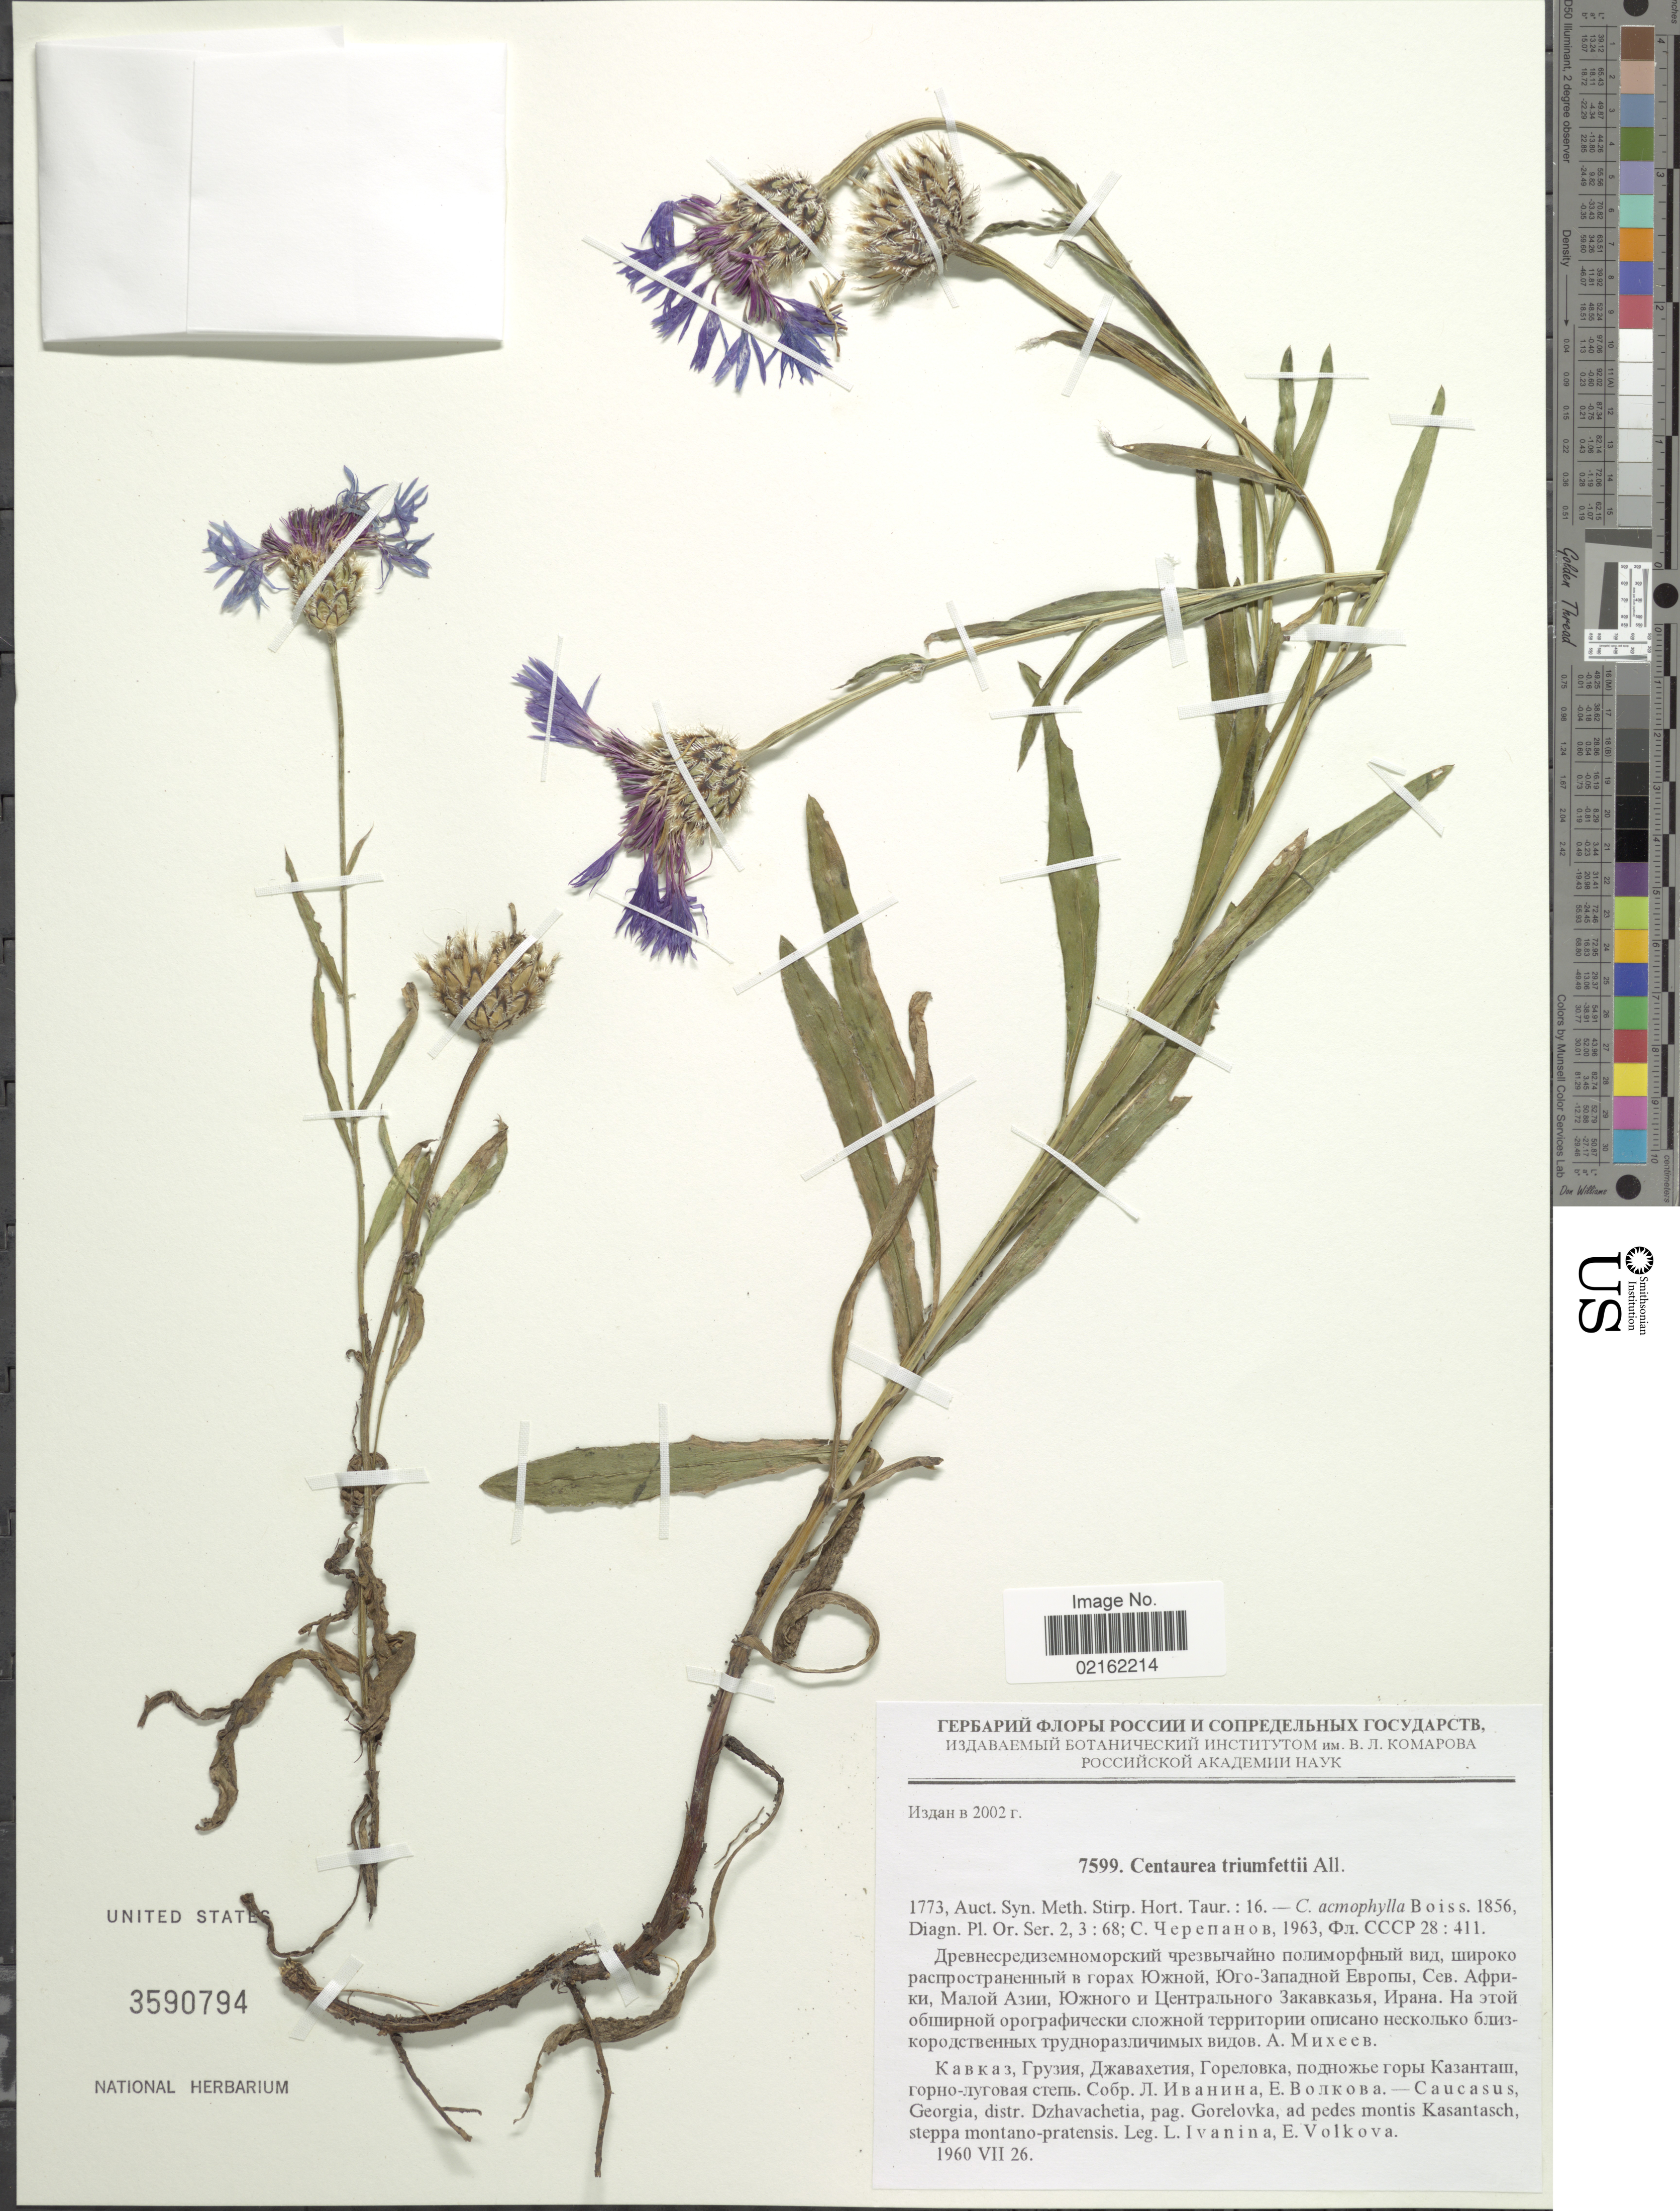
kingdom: Plantae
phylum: Tracheophyta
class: Magnoliopsida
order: Asterales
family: Asteraceae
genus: Centaurea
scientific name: Centaurea triumfetti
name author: All.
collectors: L. Ivanina & E. V. Volkova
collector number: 7599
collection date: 1960-07-26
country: Georgia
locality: Caucasus, distr. Dzhavachetia, pag. Gorelovka, montis Kasantasch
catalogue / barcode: US 3590794